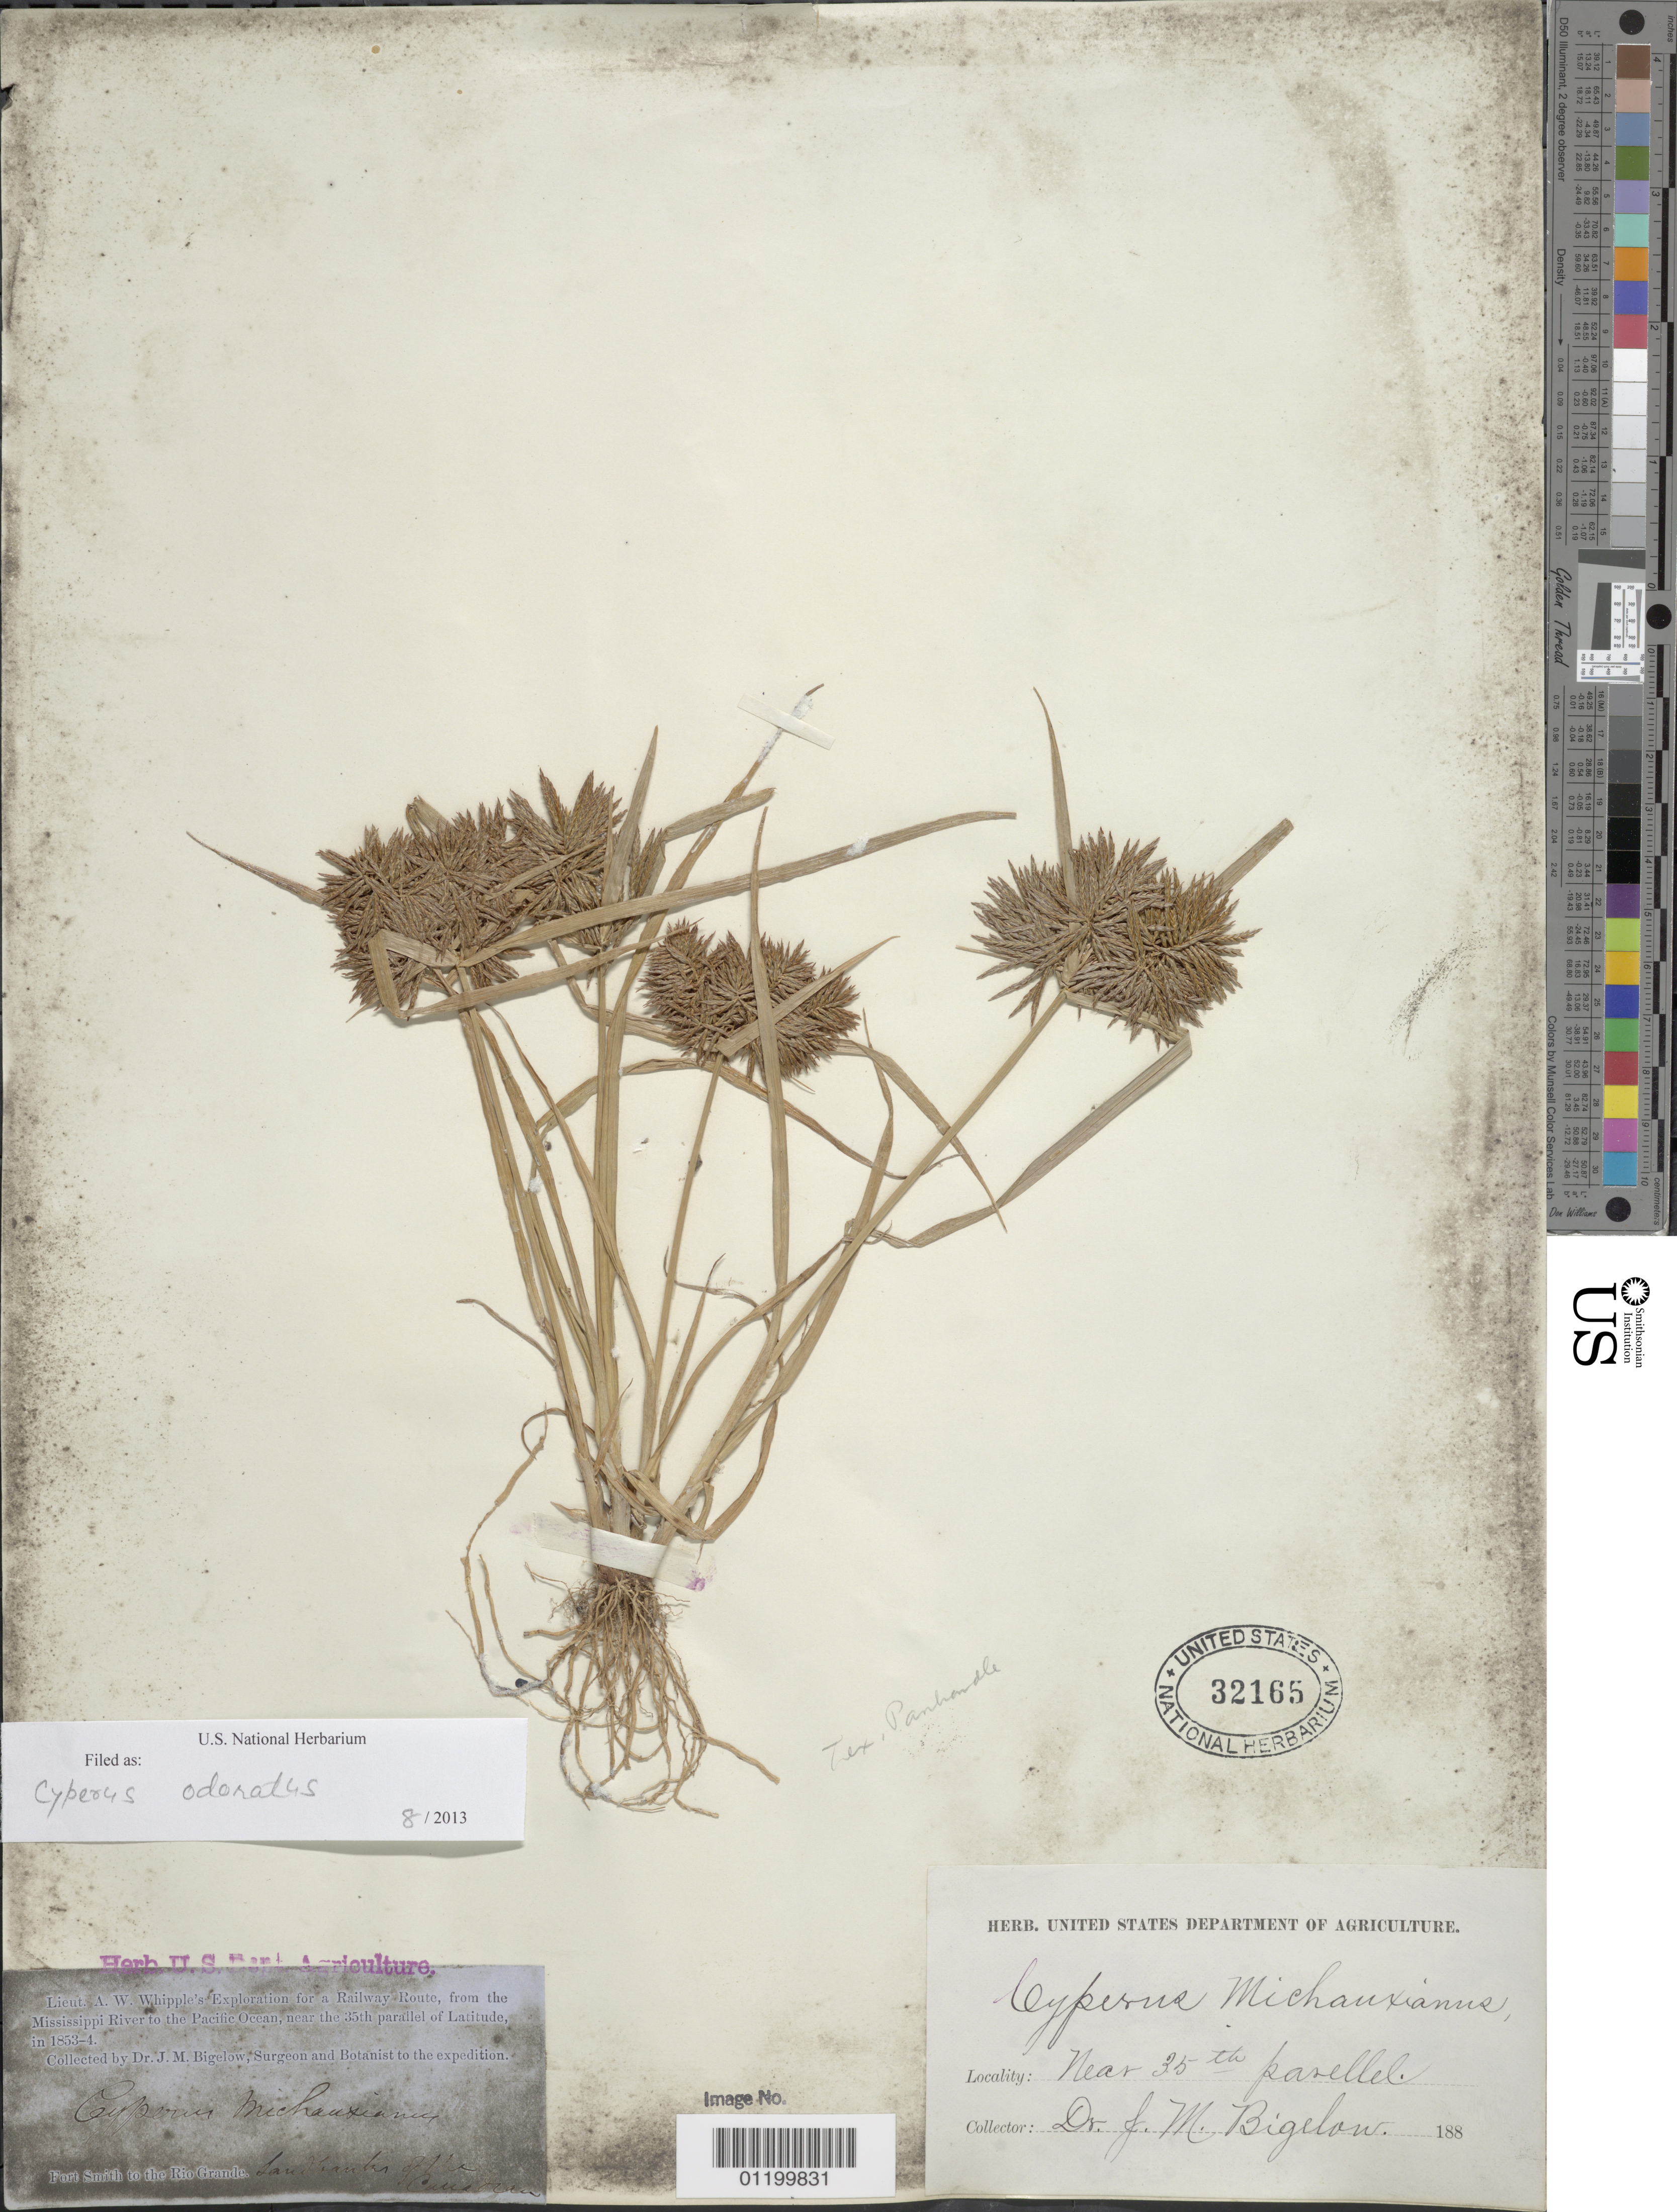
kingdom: Plantae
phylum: Tracheophyta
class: Liliopsida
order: Poales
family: Cyperaceae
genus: Cyperus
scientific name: Cyperus odoratus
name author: L.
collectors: J. M. Bigelow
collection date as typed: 1853 to -- --- 1854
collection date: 1853/1854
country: United States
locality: Fort Smith to the Rio Grande, banks of the Canadian River.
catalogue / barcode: US 32165